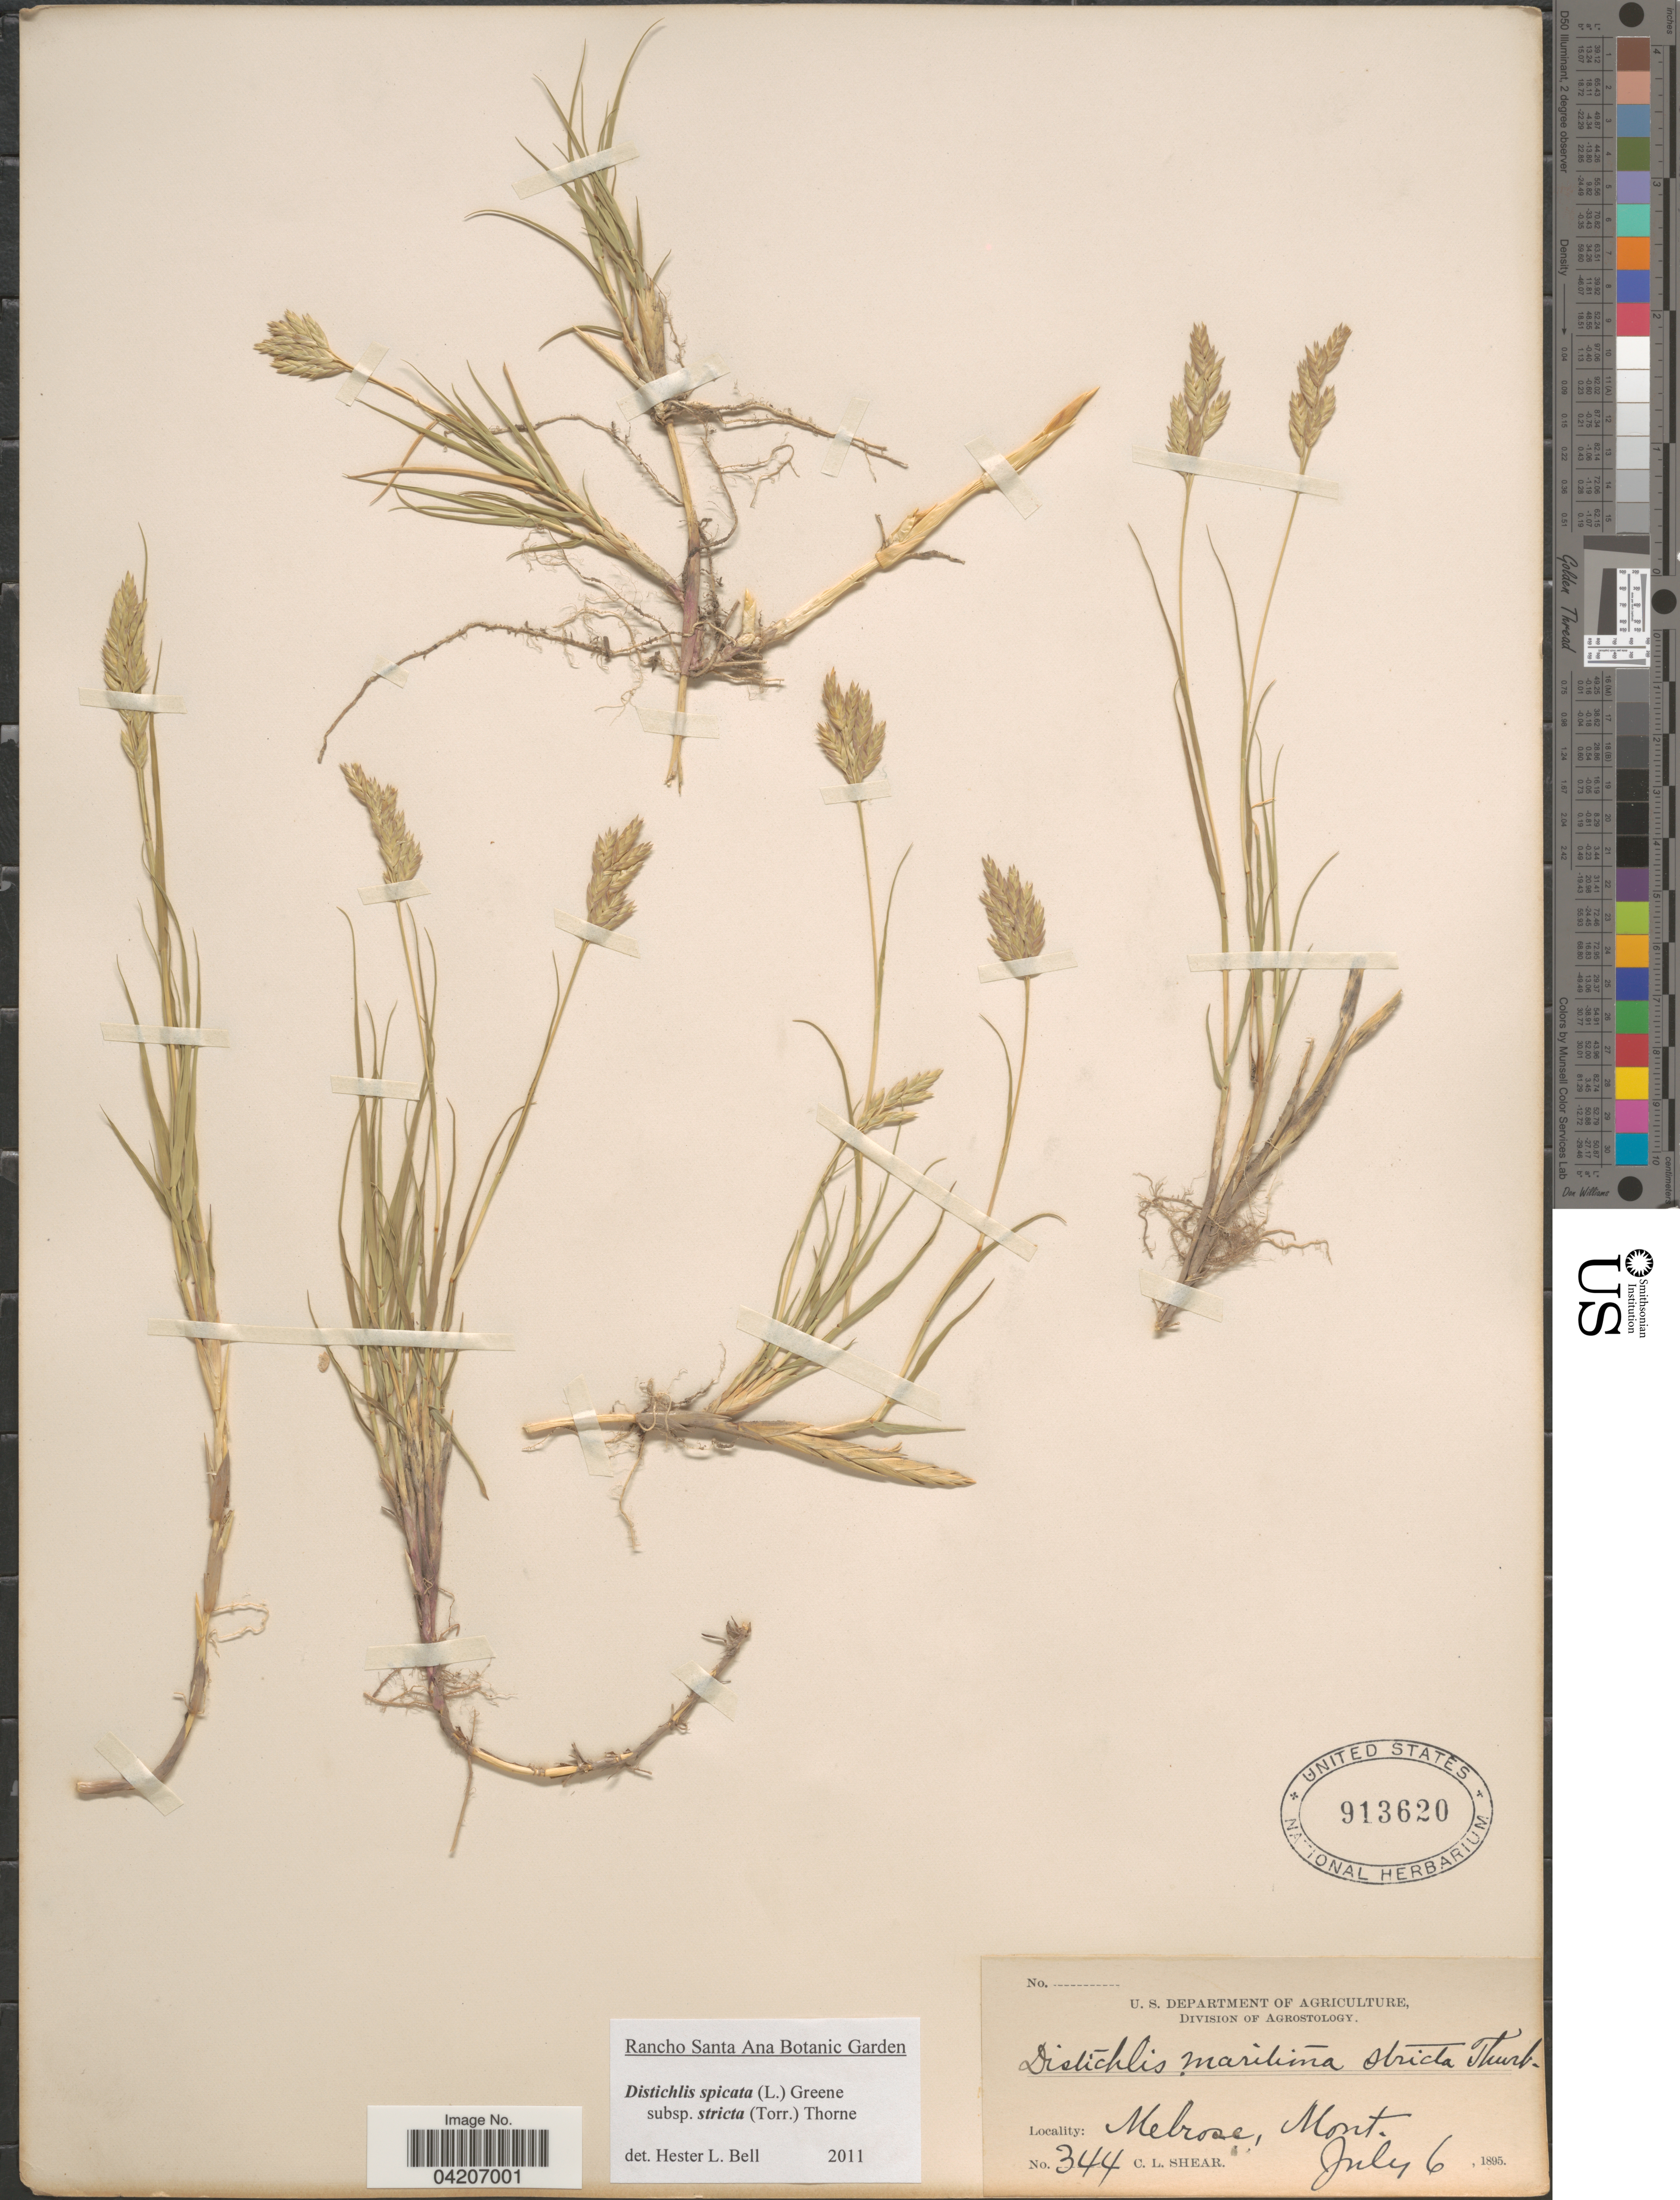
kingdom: Plantae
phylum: Tracheophyta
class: Liliopsida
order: Poales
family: Poaceae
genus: Distichlis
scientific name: Distichlis spicata subsp. stricta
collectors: C. L. Shear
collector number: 344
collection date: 1895-07-06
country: United States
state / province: Montana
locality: Melrose.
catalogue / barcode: US 913620